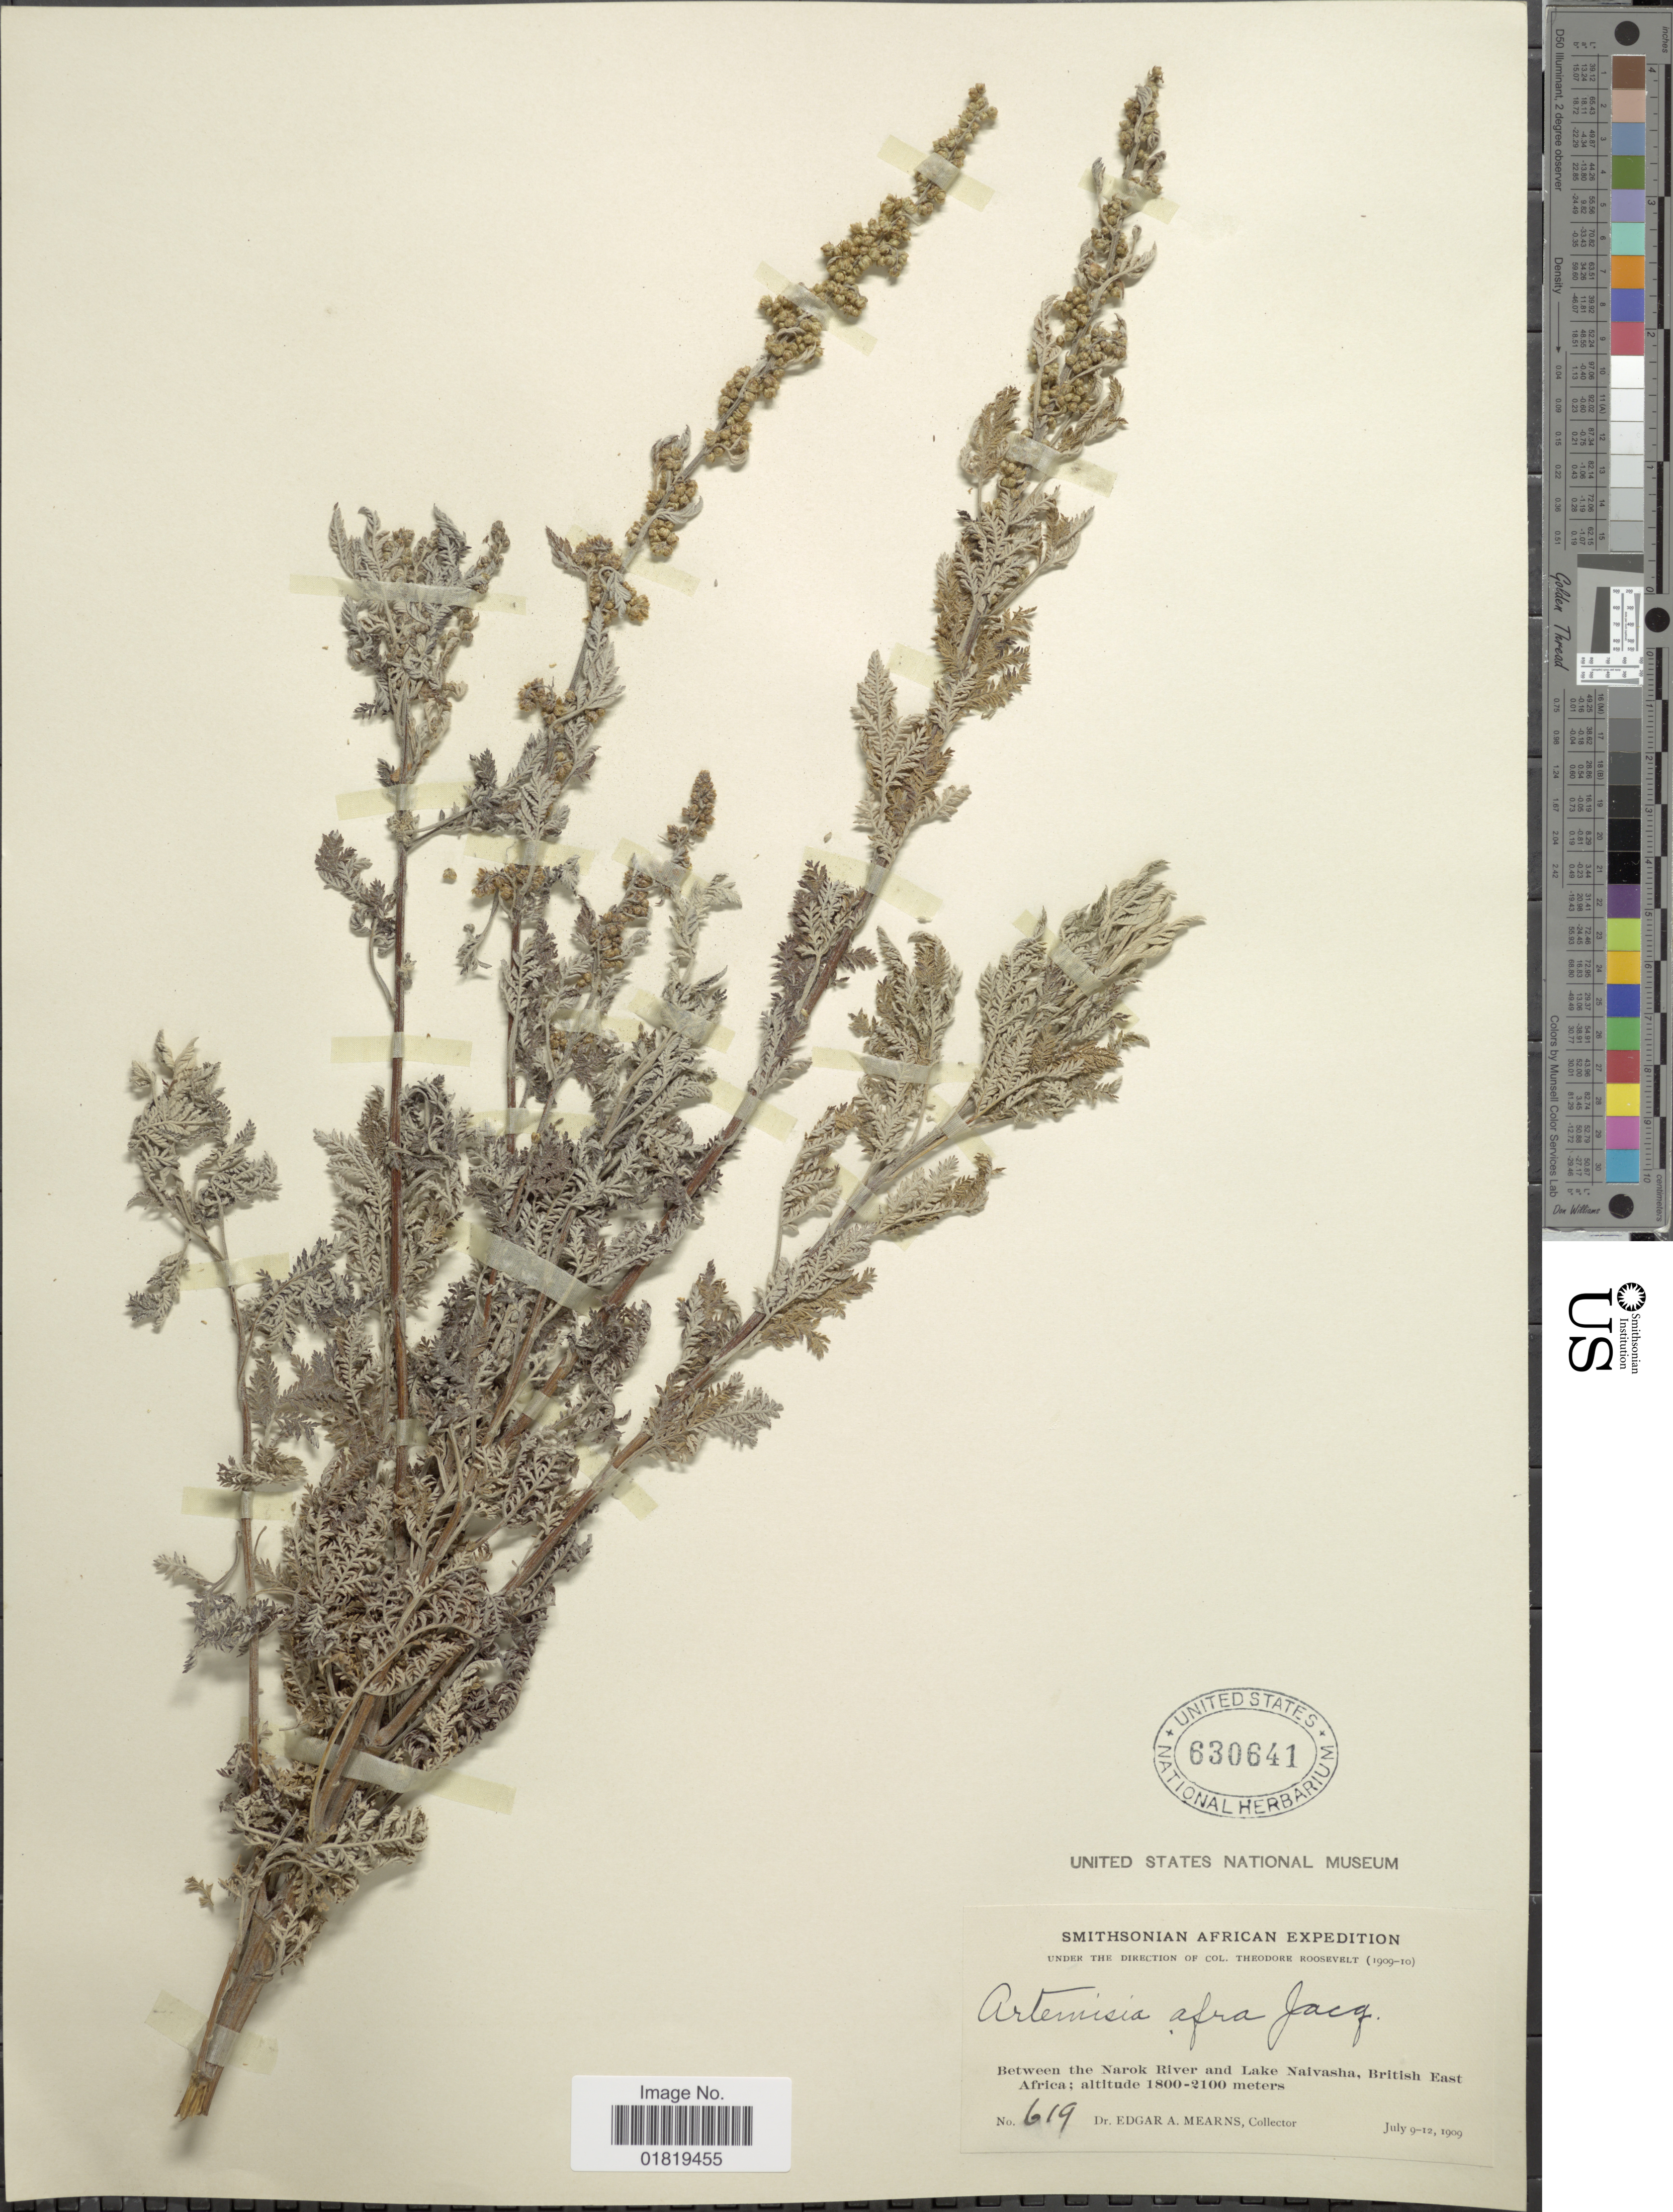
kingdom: Plantae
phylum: Tracheophyta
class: Magnoliopsida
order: Asterales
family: Asteraceae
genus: Artemisia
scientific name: Artemisia afra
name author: Jacq. ex Willd.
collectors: E. A. Mearns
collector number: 619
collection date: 1909-07-09/1909-07-12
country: Kenya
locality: Between the Narok River and Lake Naivasha, British East Africa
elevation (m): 1800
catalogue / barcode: US 630641